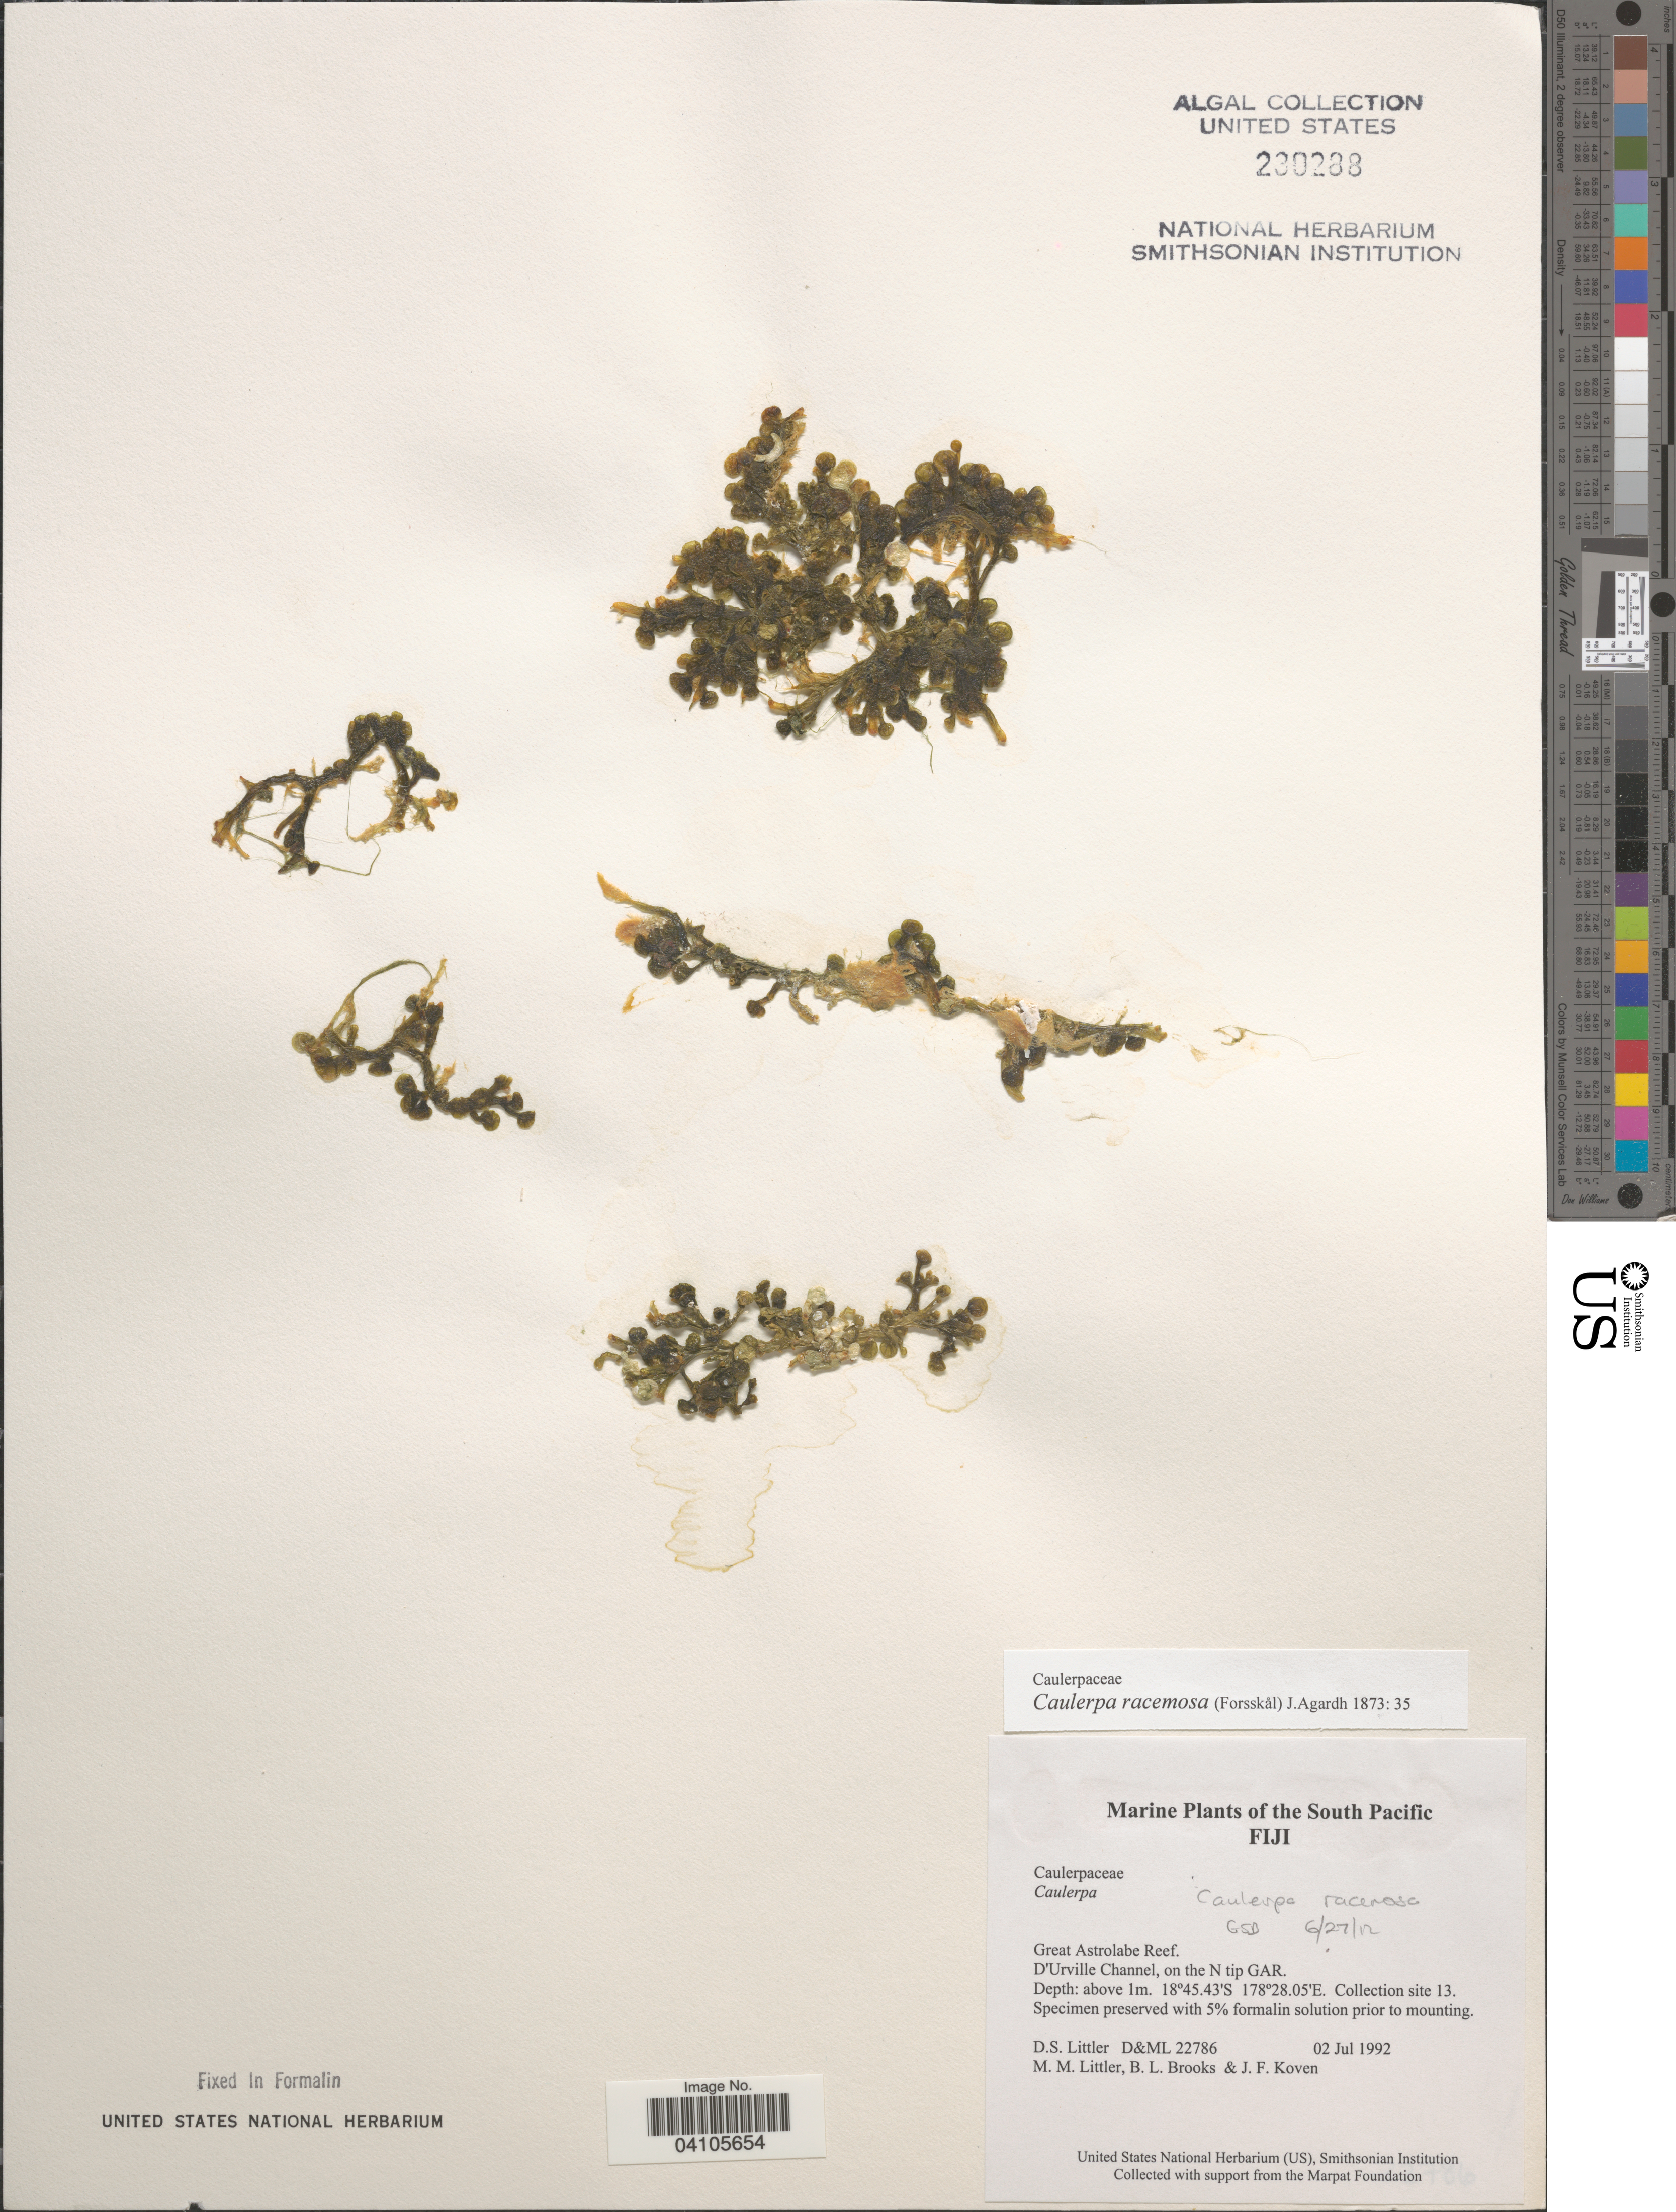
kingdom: Plantae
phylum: Chlorophyta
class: Ulvophyceae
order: Bryopsidales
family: Caulerpaceae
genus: Caulerpa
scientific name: Caulerpa racemosa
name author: (Forssk.) J. Agardh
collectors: D. S. Littler, B. Brooks & J. Koven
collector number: D&ML 22786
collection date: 1992-07-02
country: Fiji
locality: The South Pacific. Great Astrolabe Reef. D'Urville Channel, on the N tip GAR. Site 13.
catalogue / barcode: US 230288